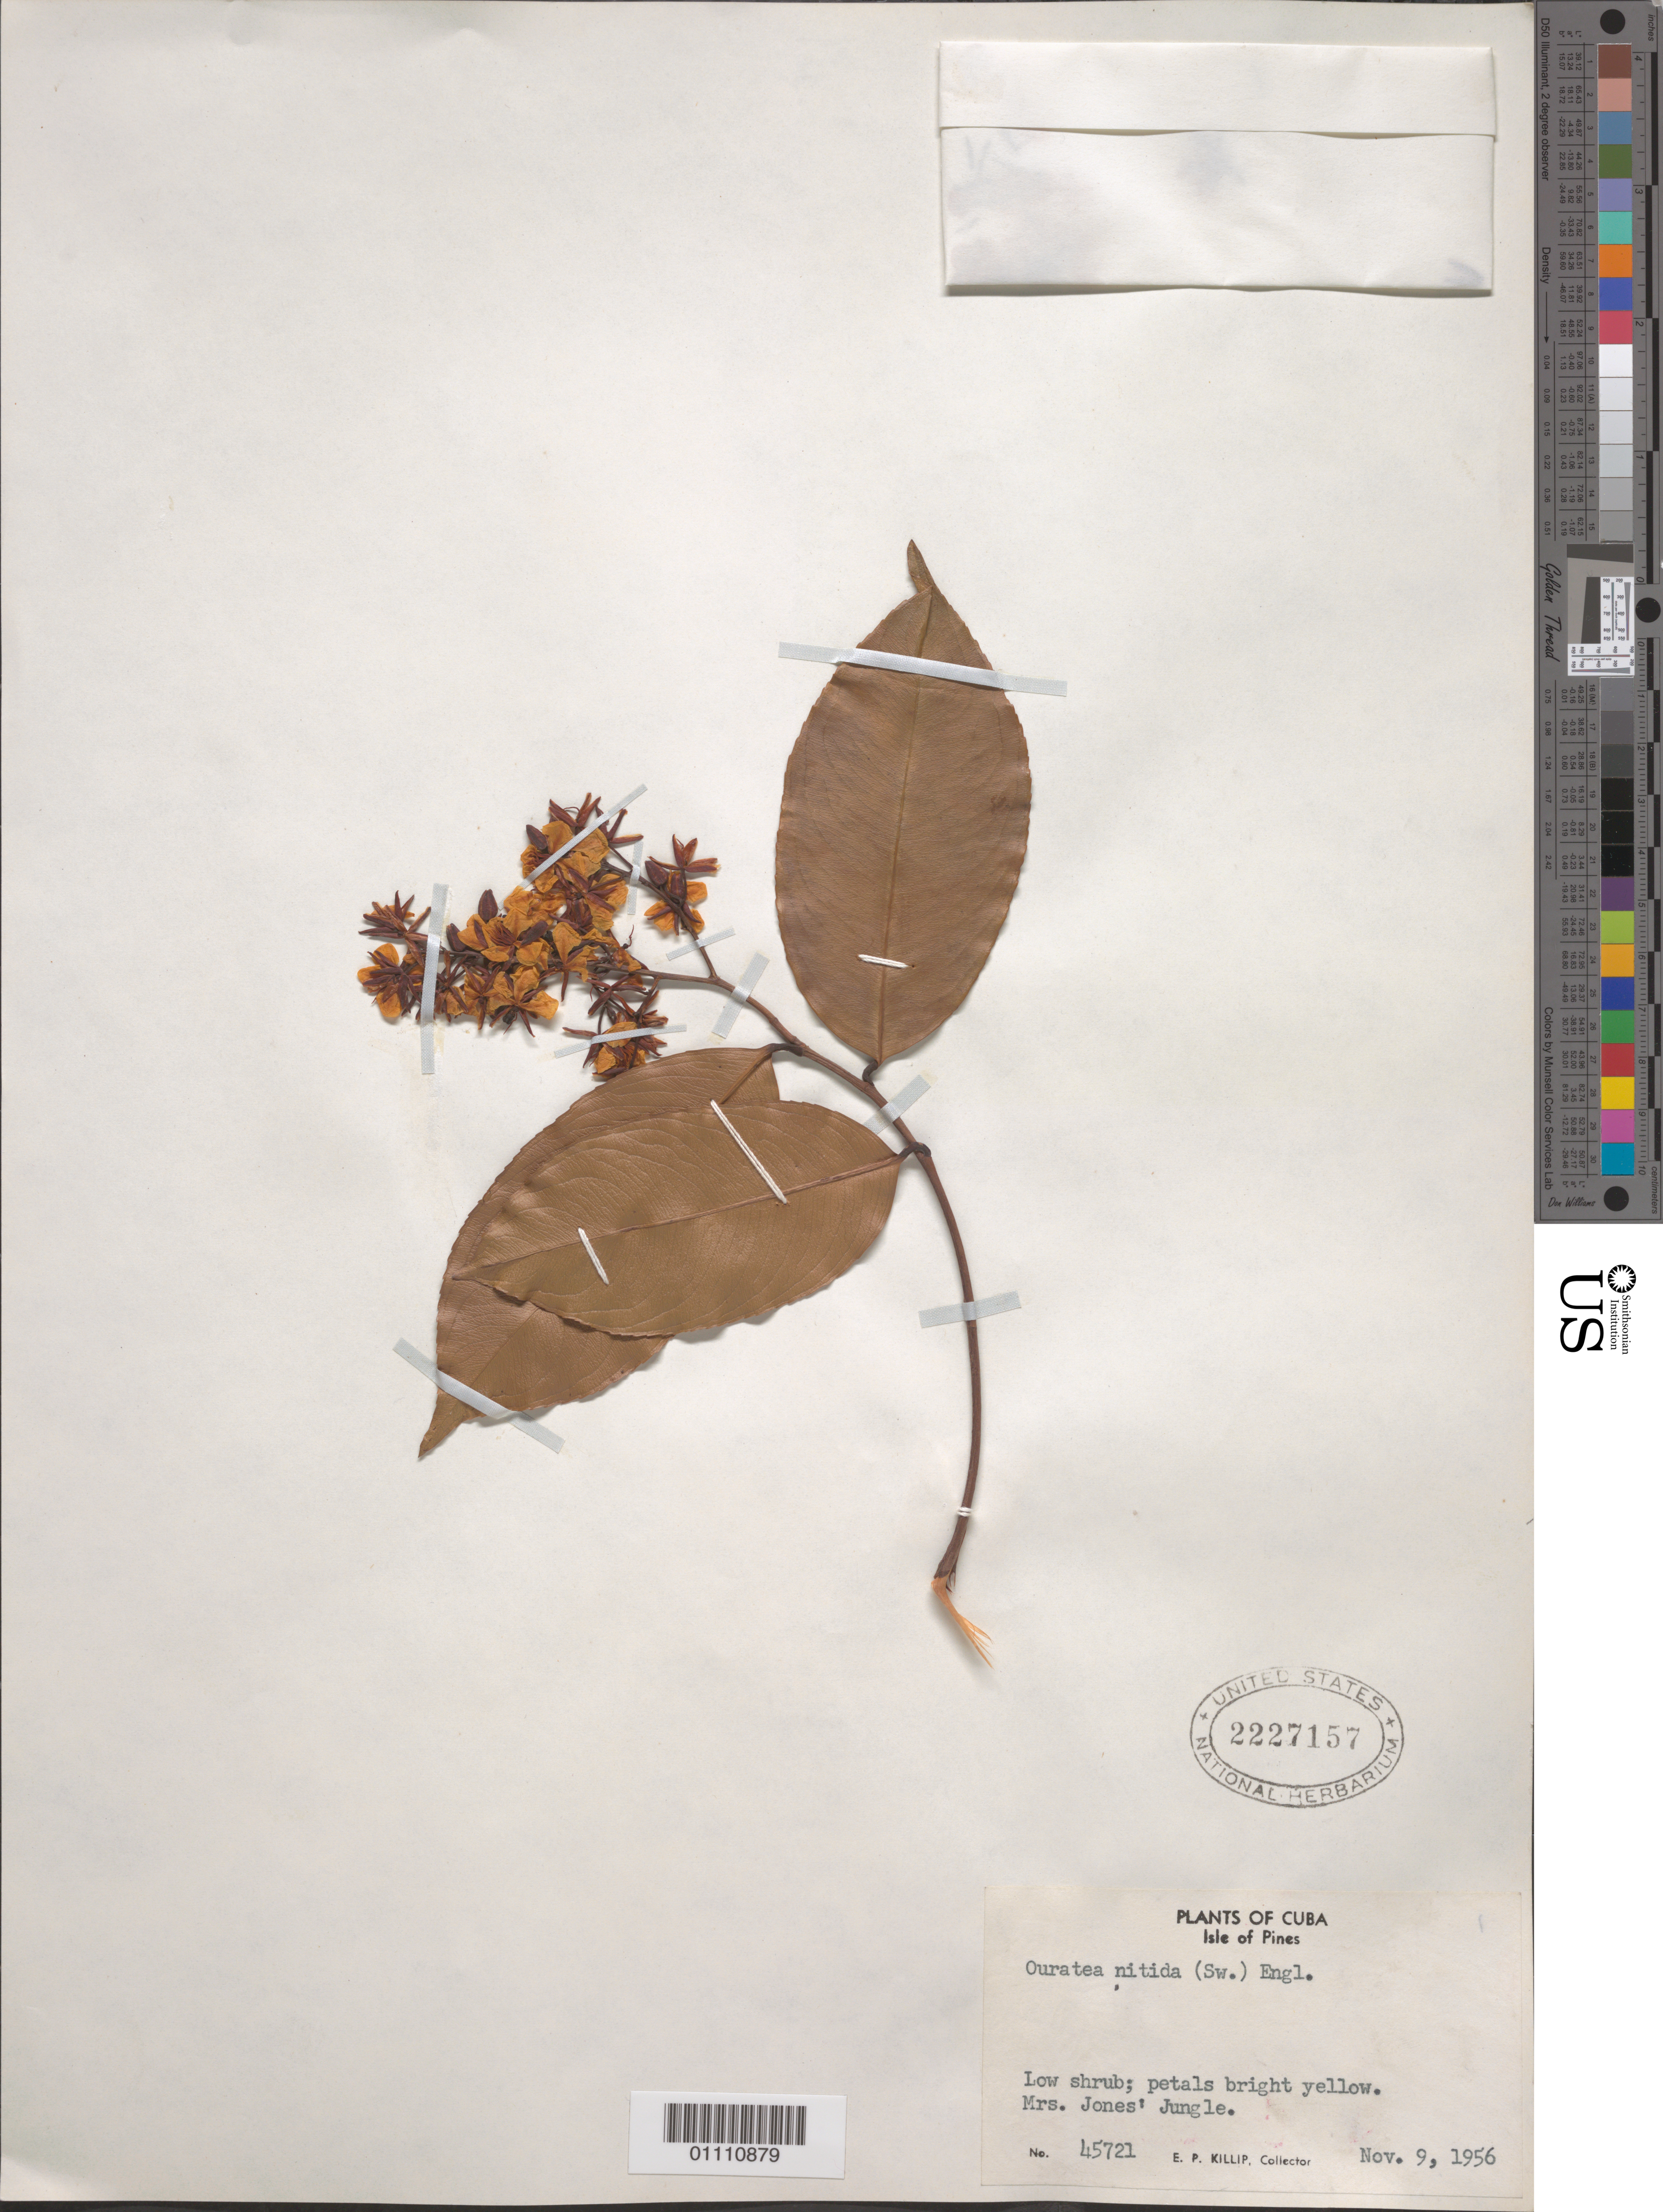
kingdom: Plantae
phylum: Tracheophyta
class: Magnoliopsida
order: Malpighiales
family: Ochnaceae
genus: Ouratea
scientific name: Ouratea nitida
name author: (Sw.) Engl.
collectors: E. P. Killip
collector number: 45721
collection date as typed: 09 Nov 1956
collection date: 1956-11-09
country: Cuba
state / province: Isla de La Juventud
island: Isla de la Juventud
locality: Isle of Pines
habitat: Mrs. Jones' Jungle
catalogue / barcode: US 2227157